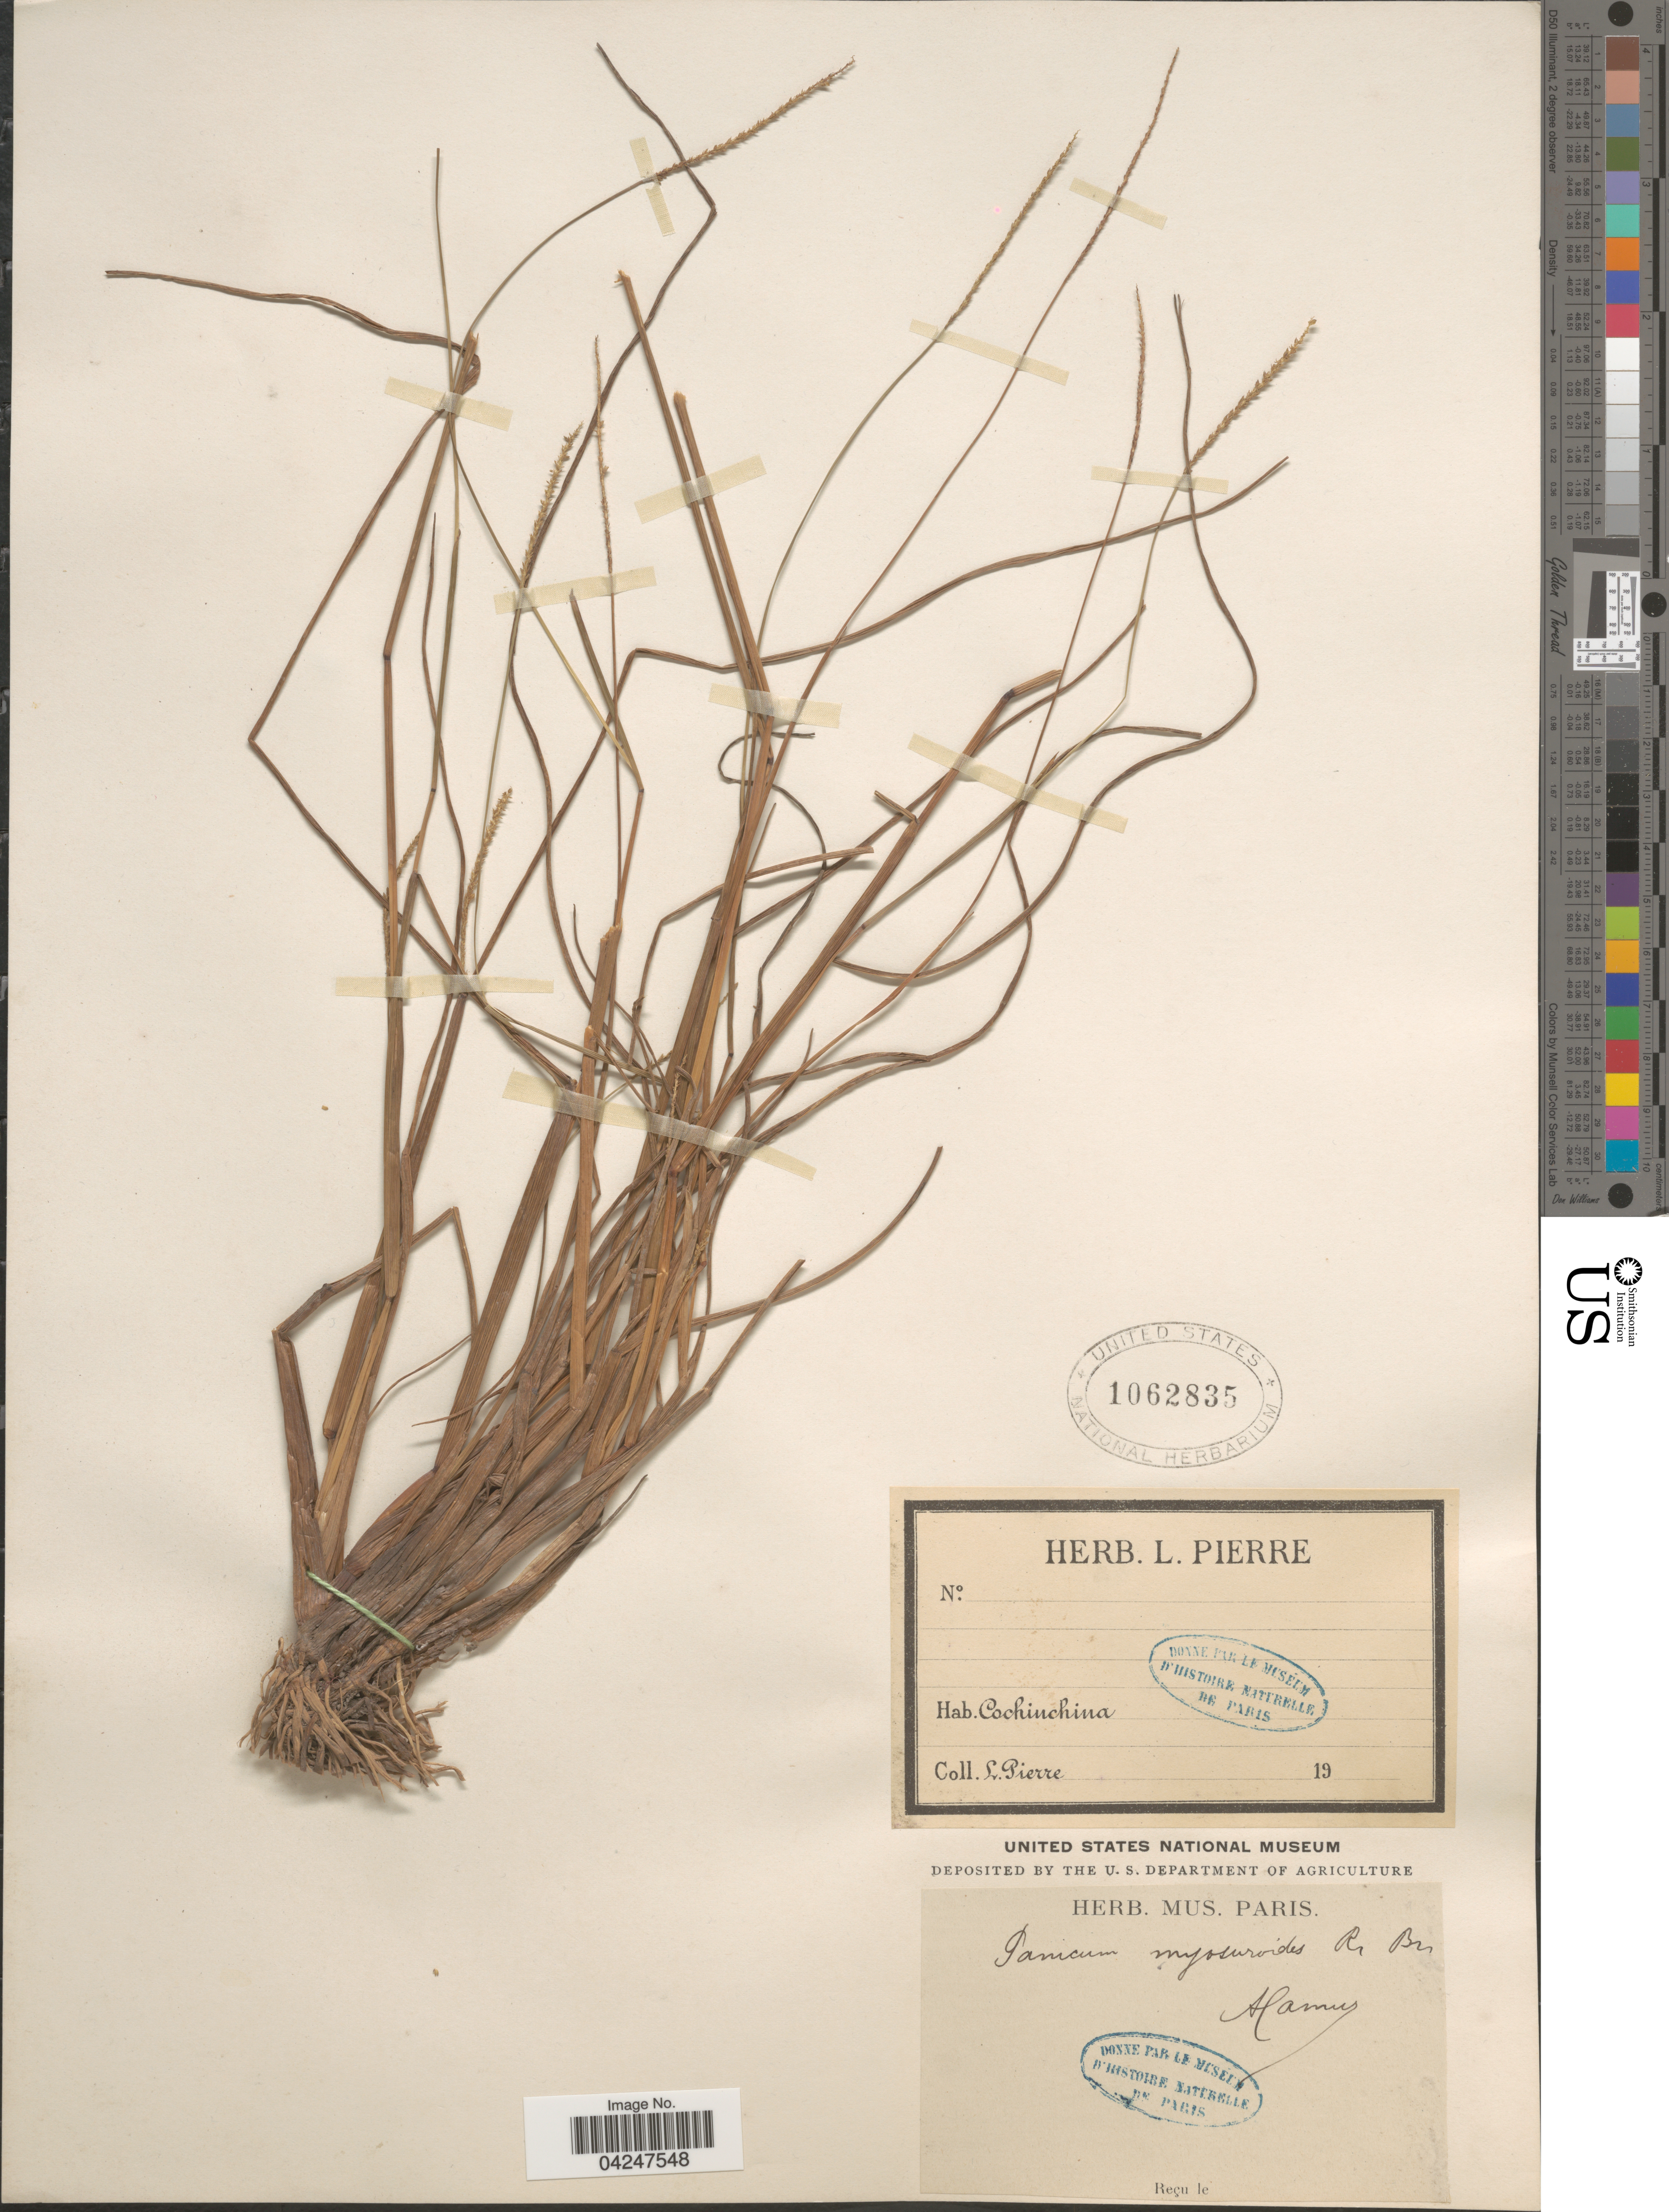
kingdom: Plantae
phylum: Tracheophyta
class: Liliopsida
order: Poales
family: Poaceae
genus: Sacciolepis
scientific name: Sacciolepis myosuroides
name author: (R. Br.) Chase ex E.G. Camus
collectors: L. Pierre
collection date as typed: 19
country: Vietnam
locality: Cochinchina.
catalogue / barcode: US 1062835